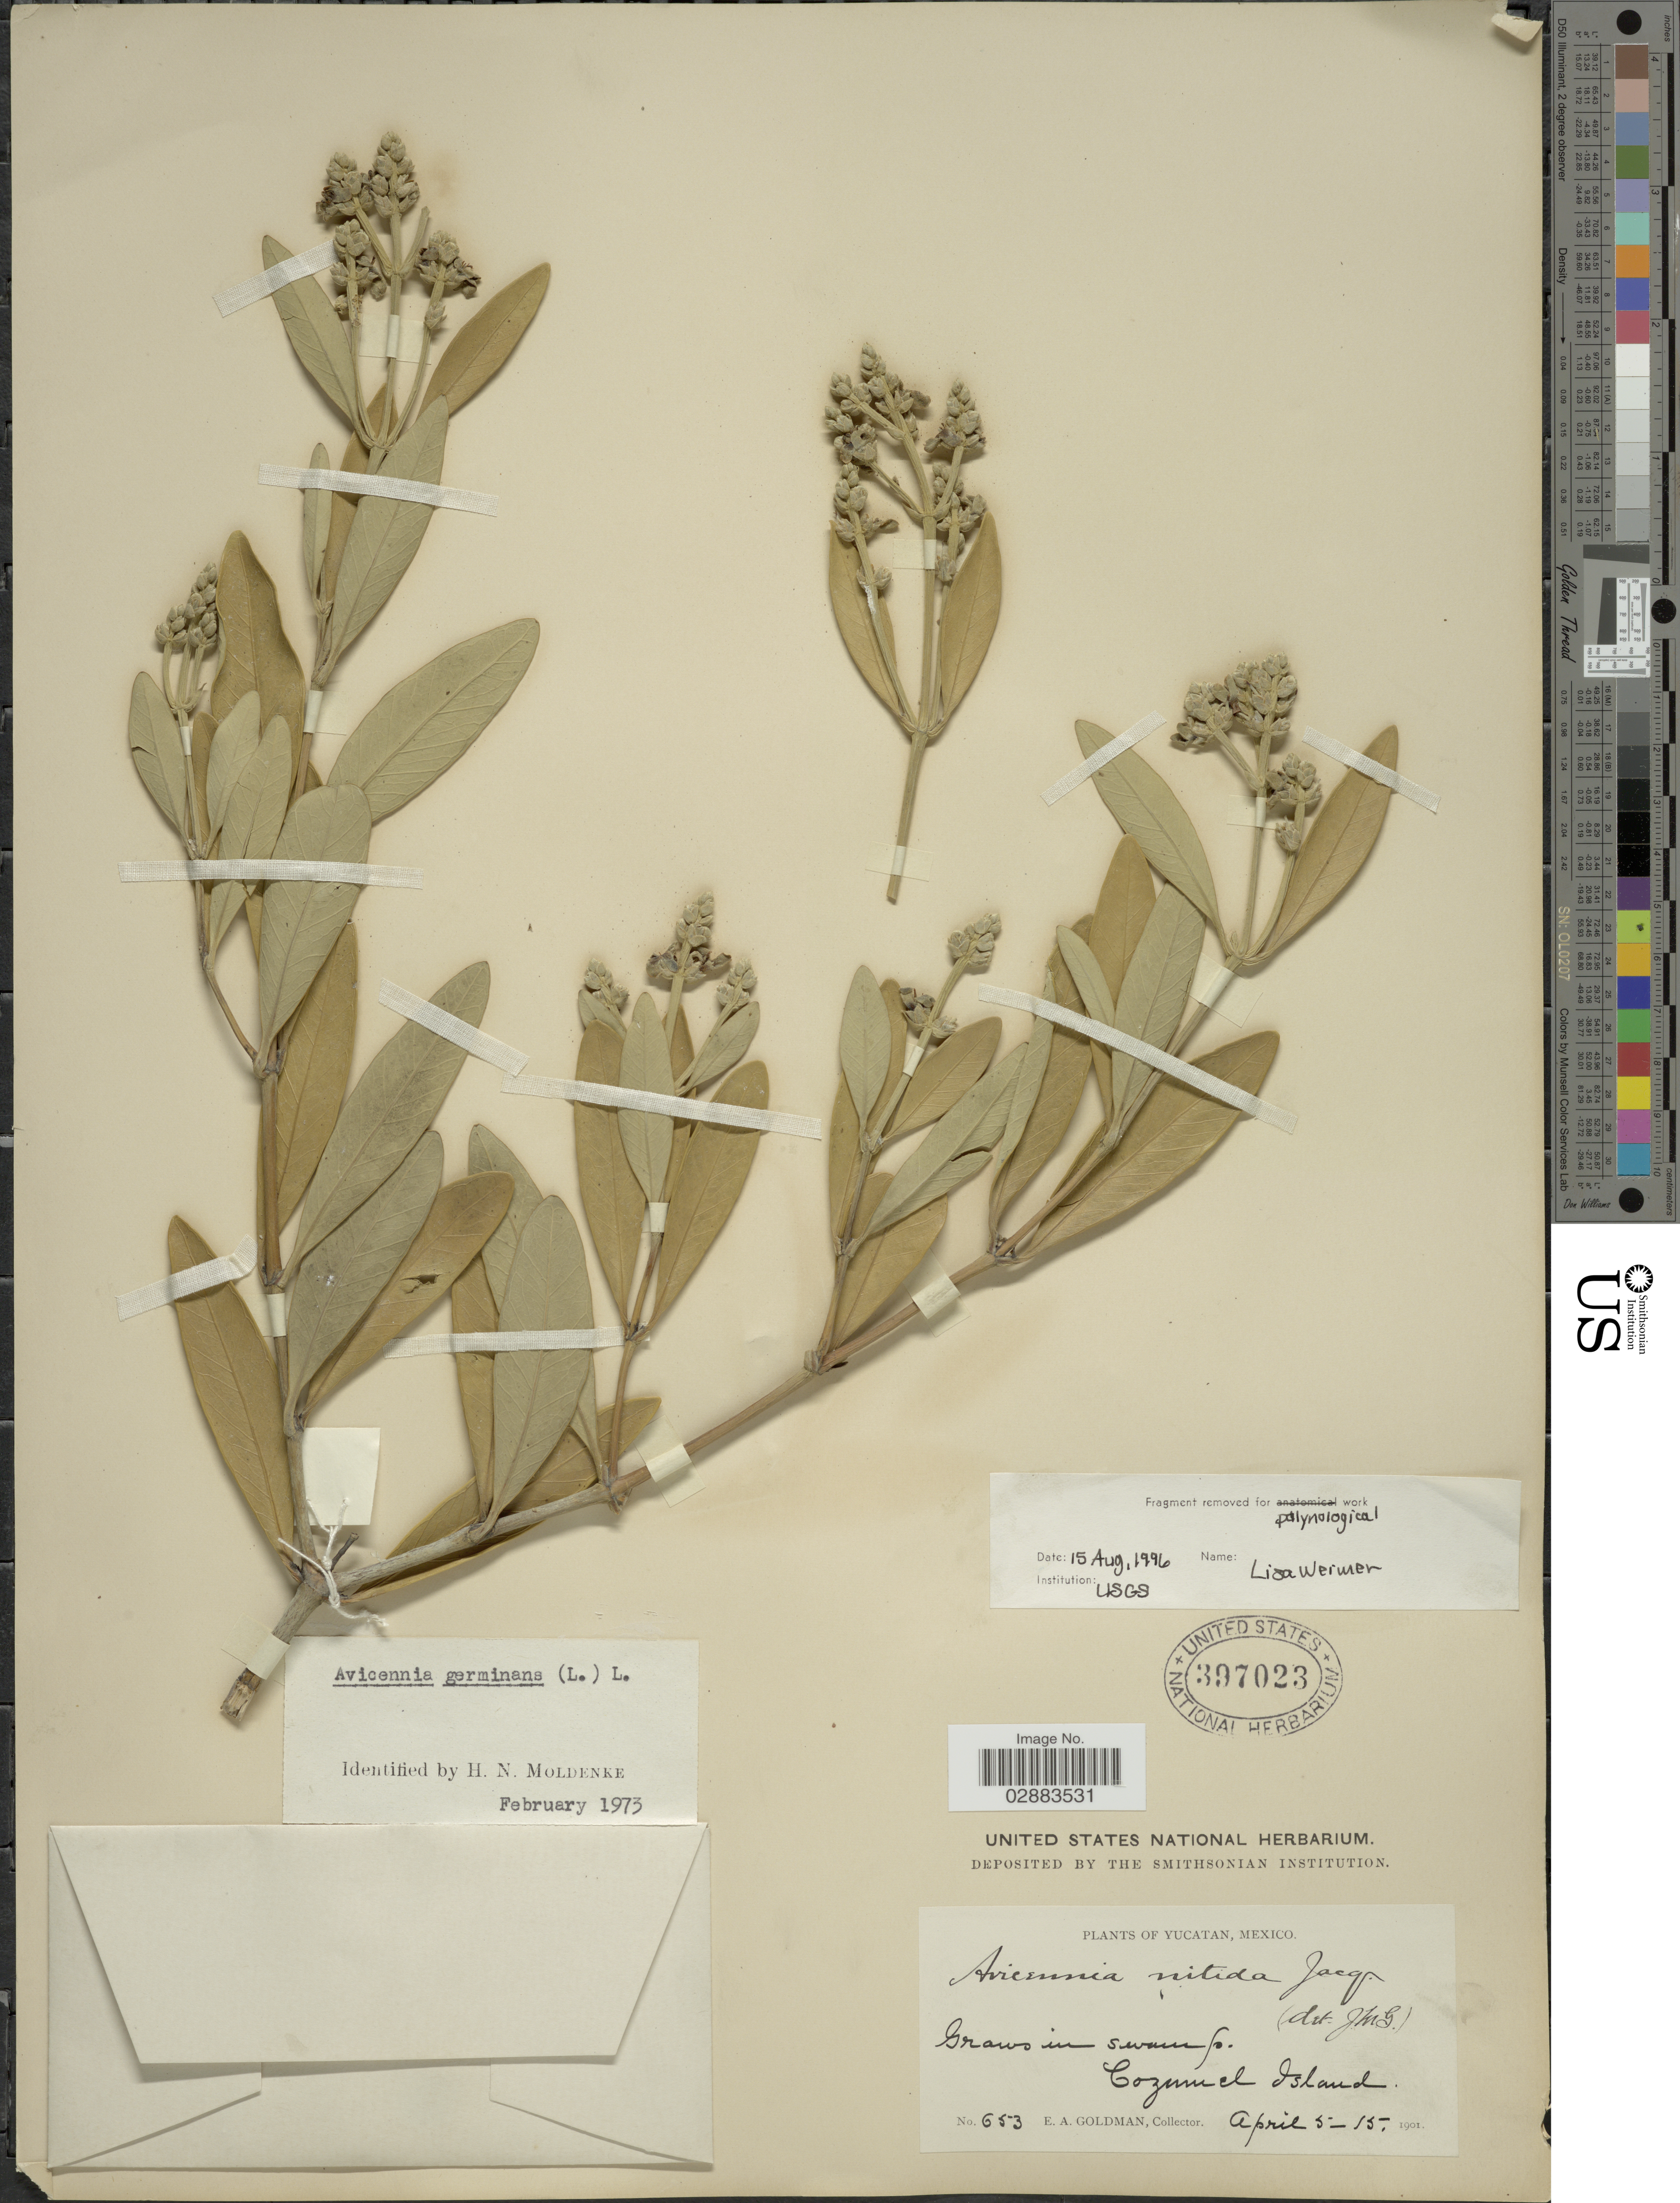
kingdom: Plantae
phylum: Tracheophyta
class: Magnoliopsida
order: Lamiales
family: Acanthaceae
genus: Avicennia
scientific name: Avicennia germinans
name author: (L.) L.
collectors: E. A. Goldman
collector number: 653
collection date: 1901-04-05/1901-04-15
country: Mexico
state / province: Yucatán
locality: Cozumel Island.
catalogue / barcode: US 397023